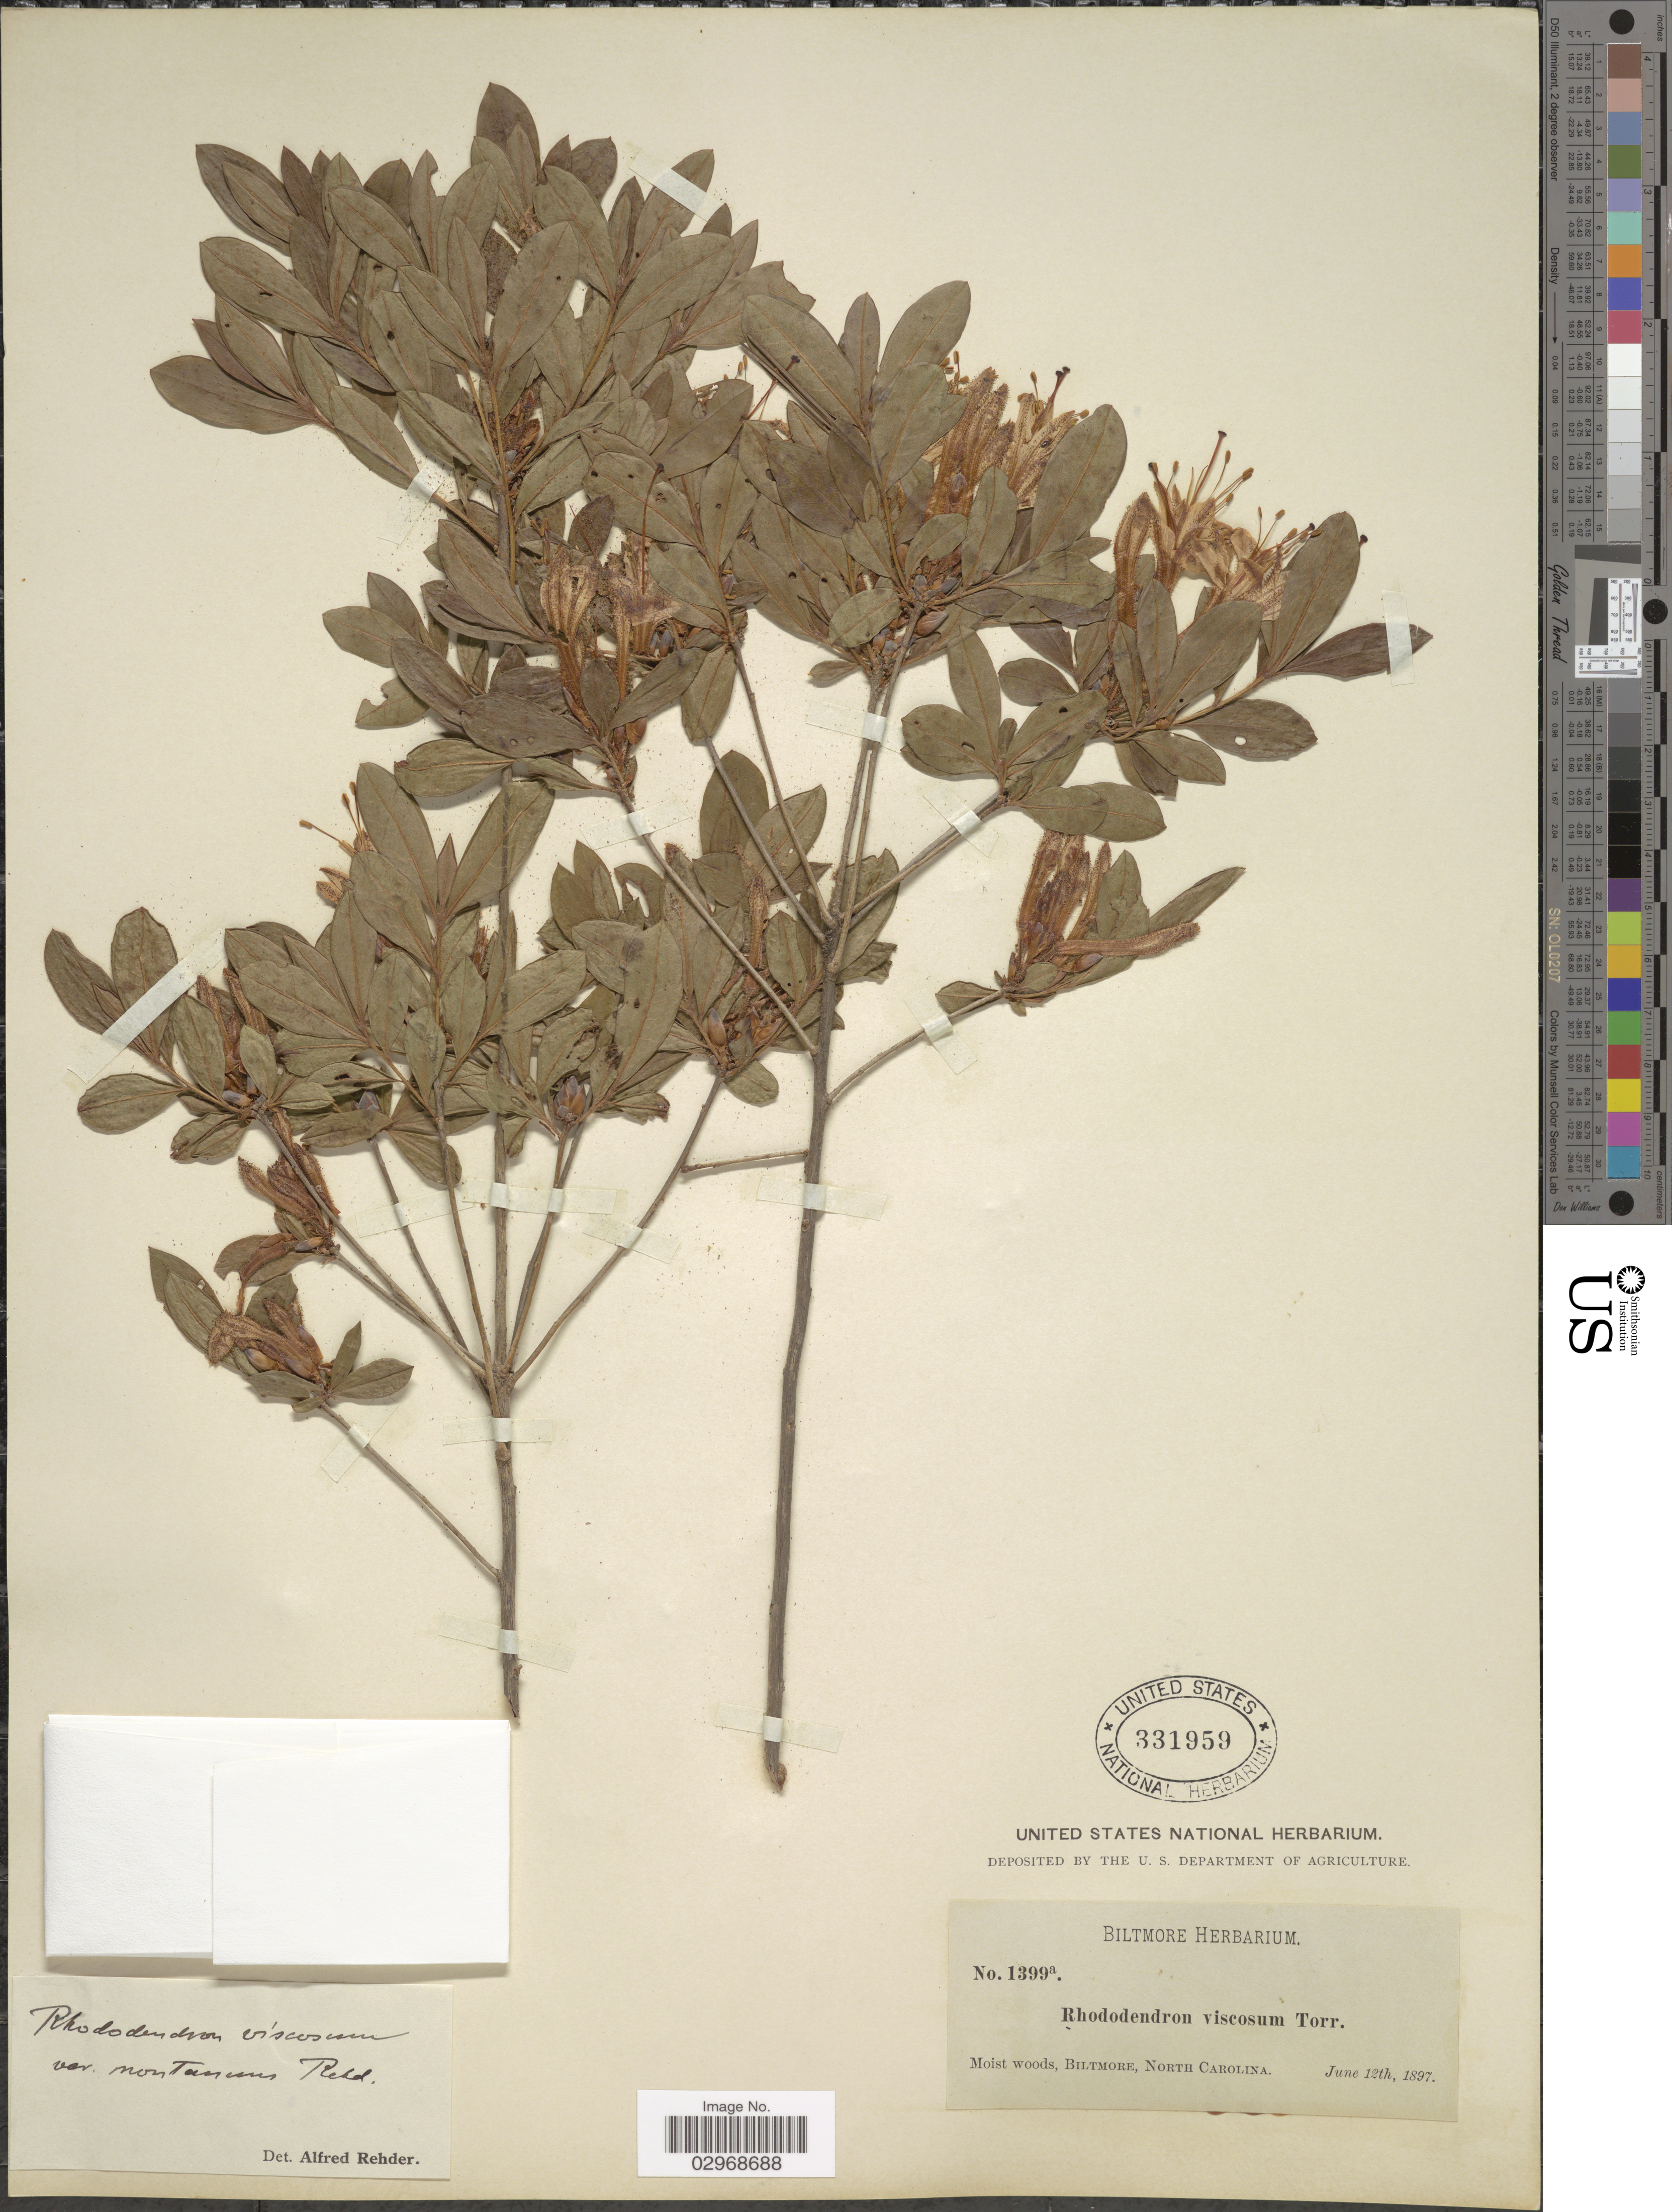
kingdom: Plantae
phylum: Tracheophyta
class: Magnoliopsida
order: Ericales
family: Ericaceae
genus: Rhododendron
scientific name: Rhododendron viscosum var. montanum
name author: Rehder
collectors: ex herb. Biltmore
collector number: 1399a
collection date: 1897-06-12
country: United States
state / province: North Carolina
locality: Moist woods, Biltmore.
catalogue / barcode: US 331959